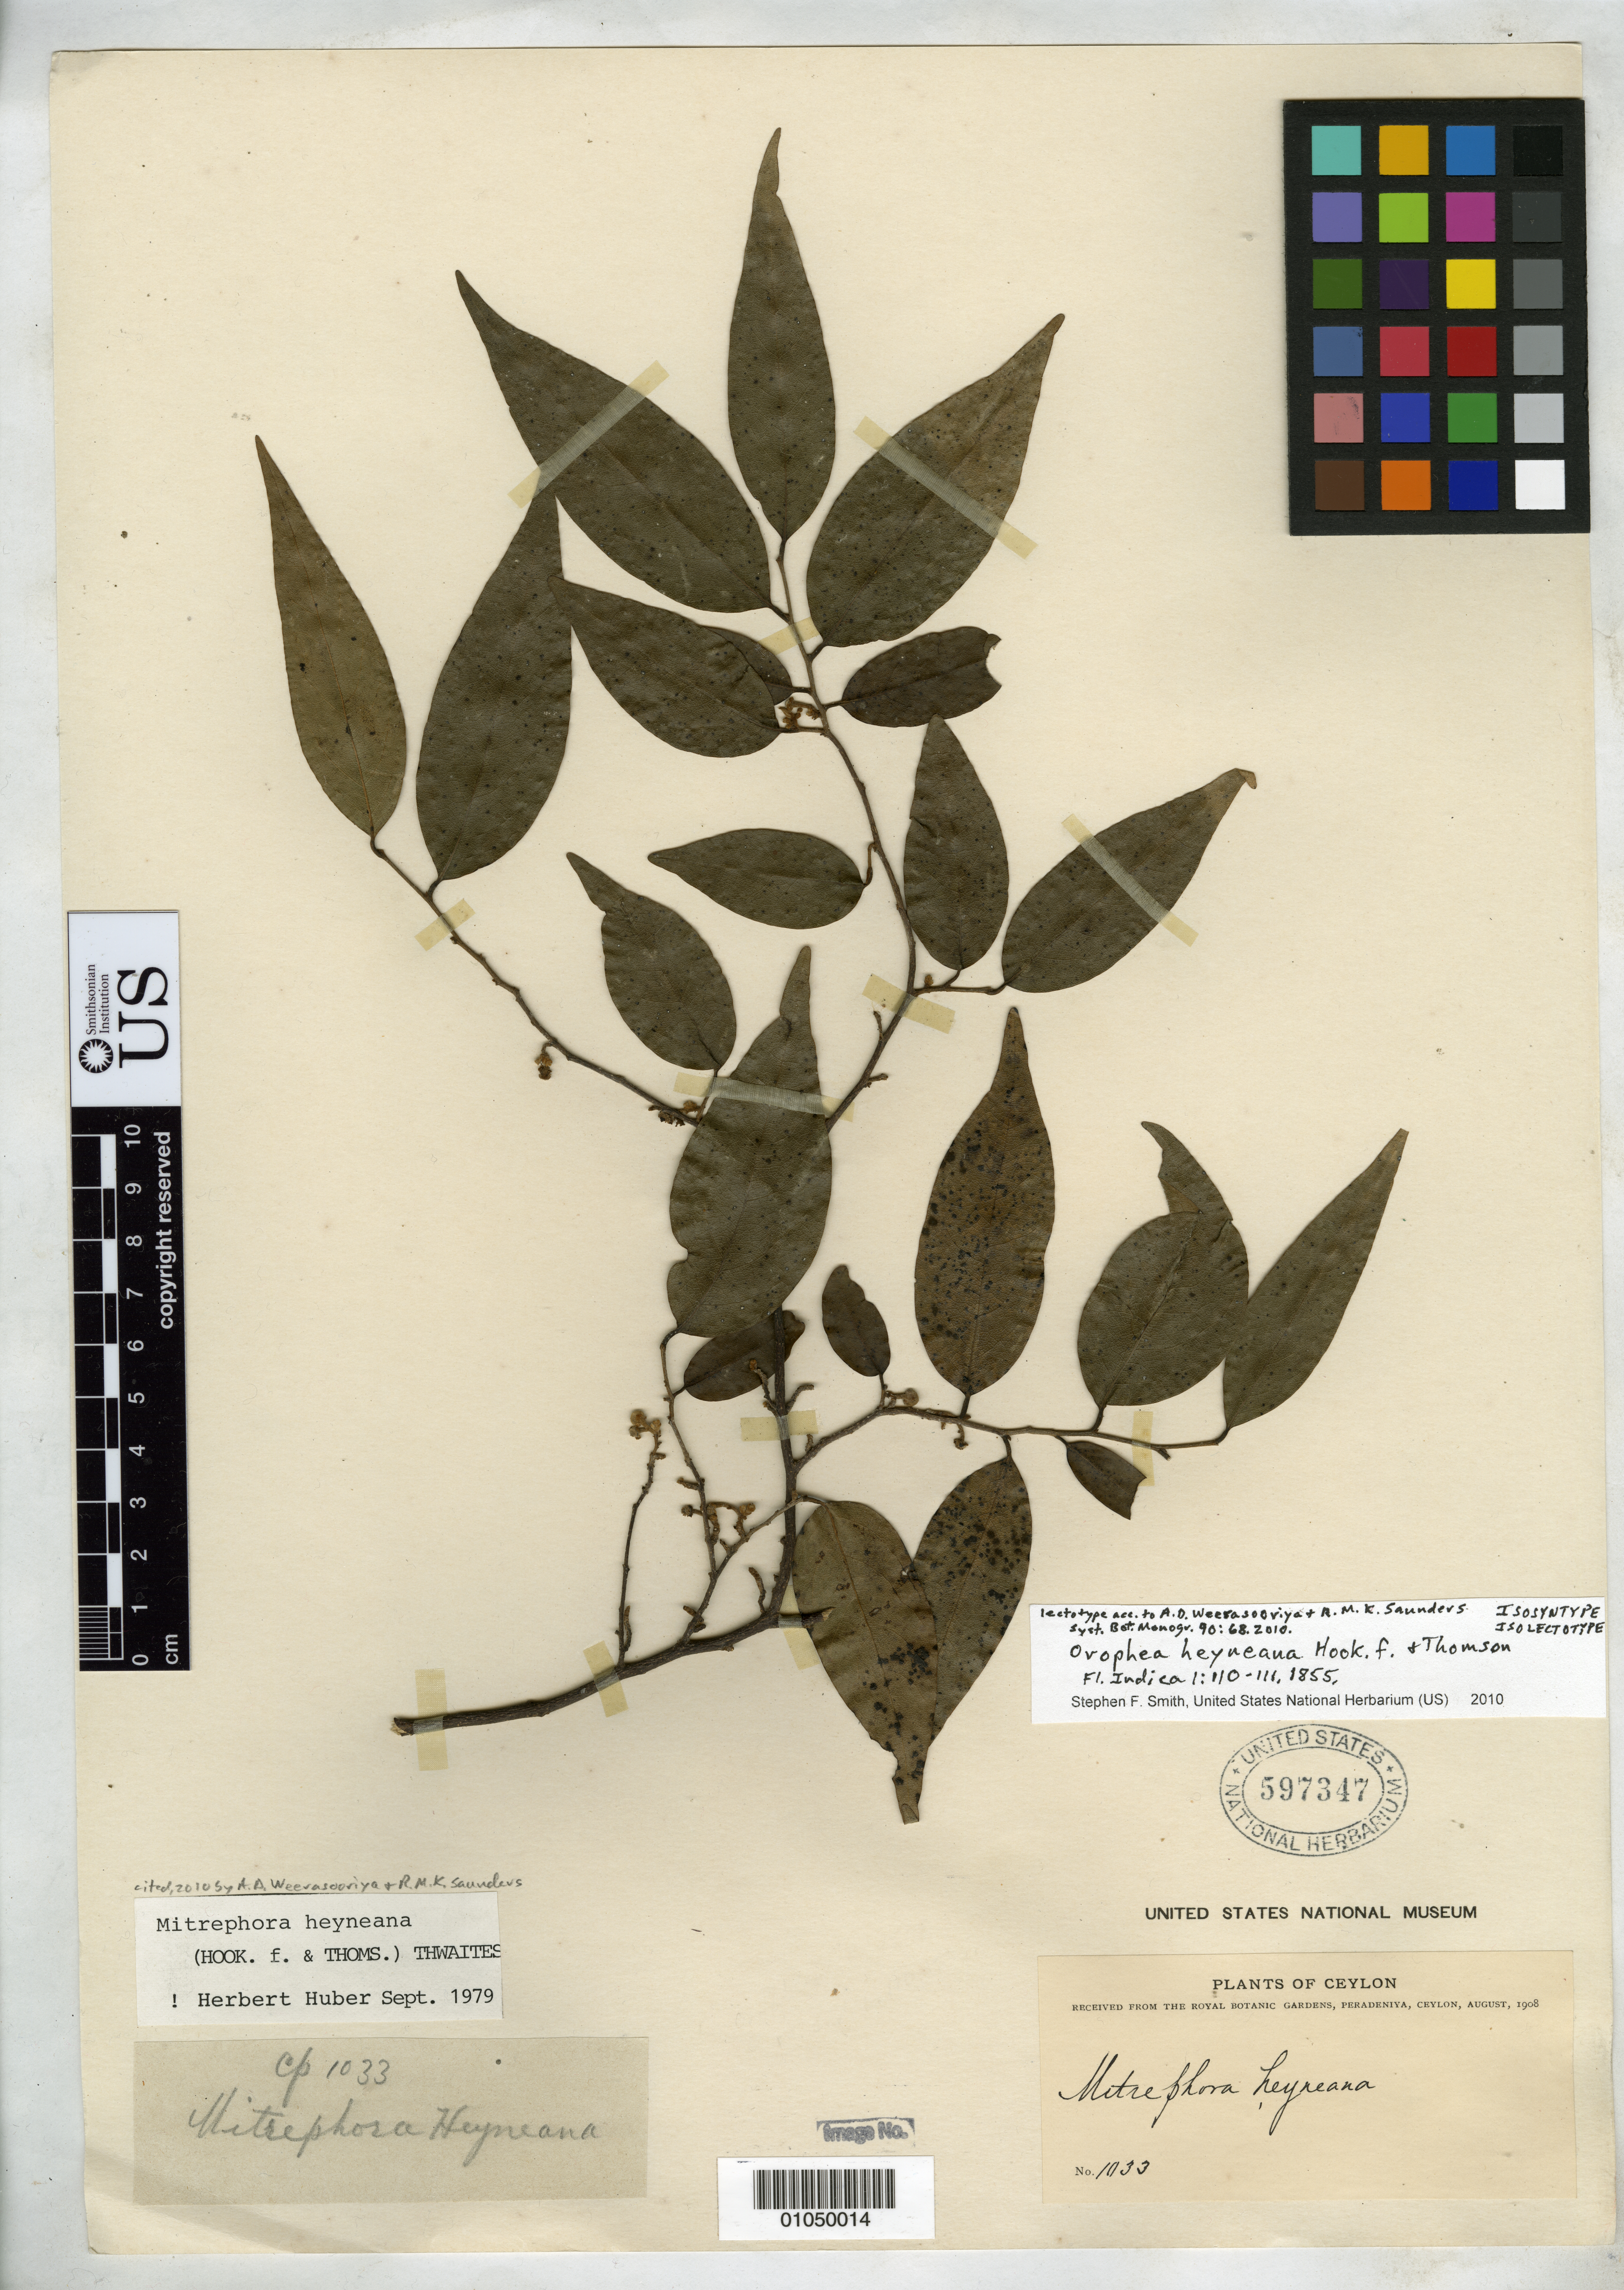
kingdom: Plantae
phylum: Tracheophyta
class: Magnoliopsida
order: Magnoliales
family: Annonaceae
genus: Orophea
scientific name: Orophea heyneana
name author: Hook. & Thomson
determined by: Huber, H.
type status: Isolectotype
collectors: G. H. K. Thwaites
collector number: CP 1033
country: Sri Lanka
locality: Ceylon.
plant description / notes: Cited by H. Huber in Rev. Handb. Fl. Ceylon. & Weerasooriya & Saunders 2010, Syst. Bot. Monogr.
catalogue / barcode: US 597347